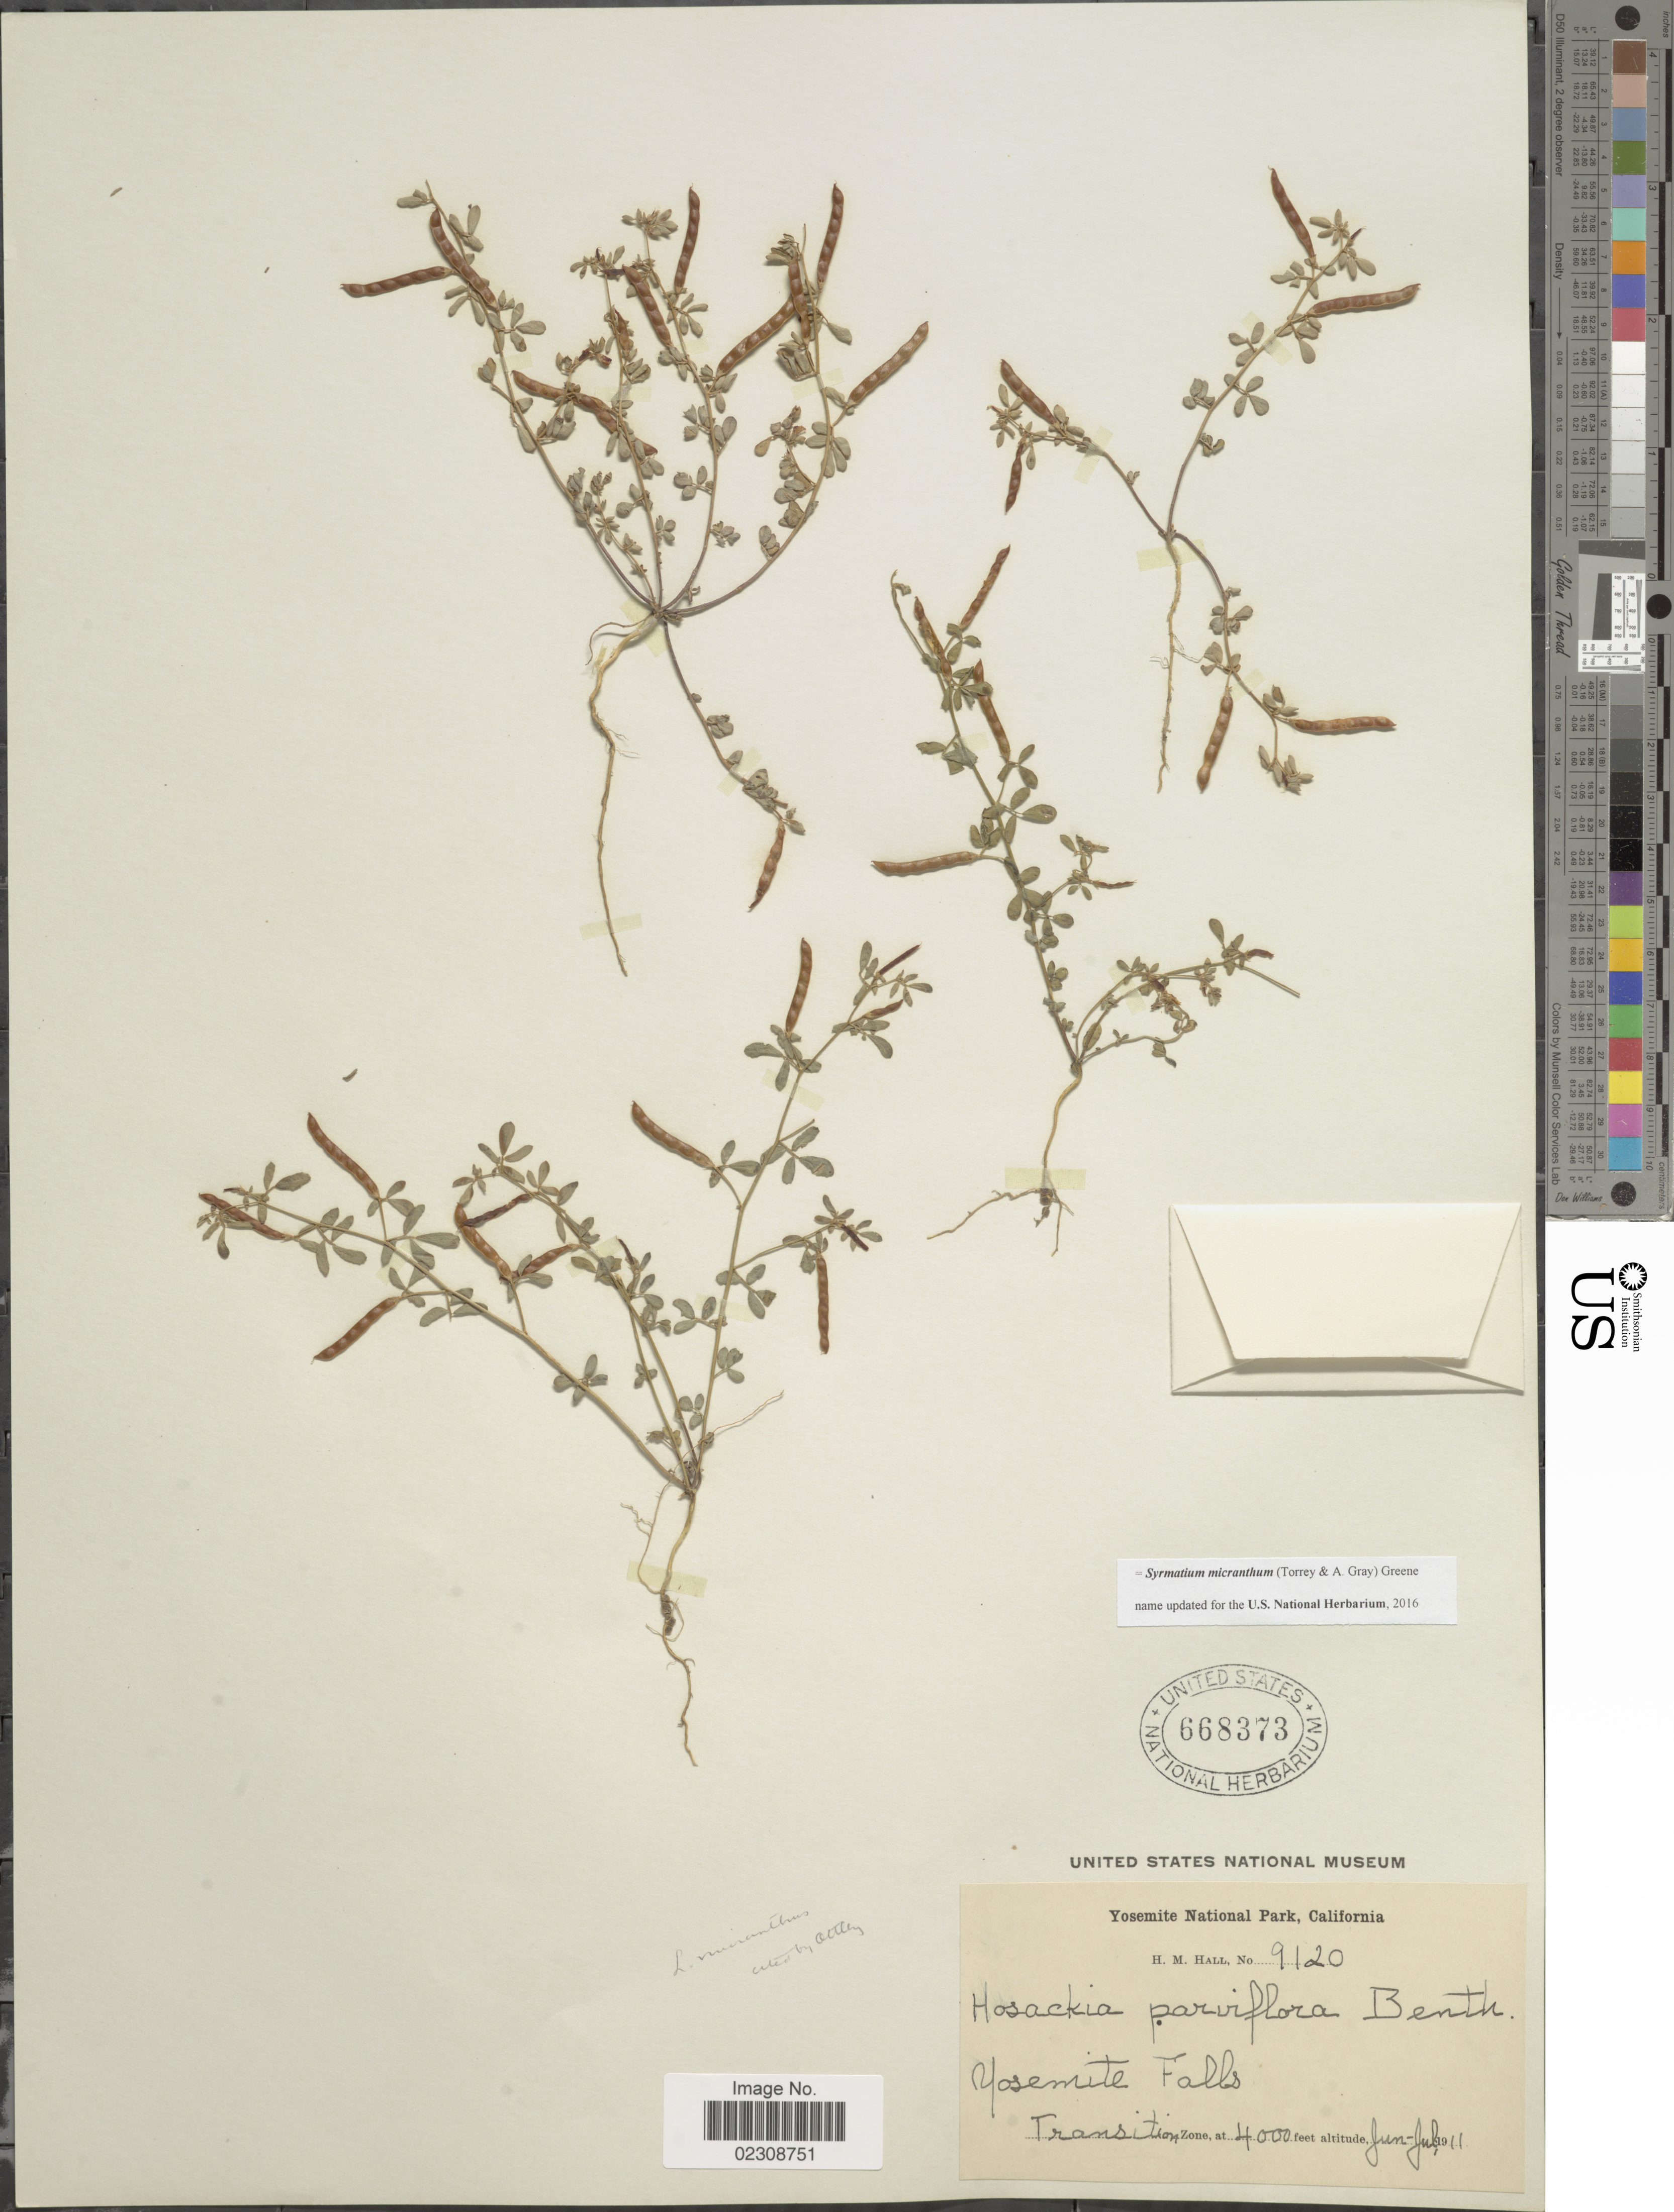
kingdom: Plantae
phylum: Tracheophyta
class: Magnoliopsida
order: Fabales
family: Fabaceae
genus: Syrmatium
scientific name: Syrmatium micranthum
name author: (Torr. & A. Gray) Greene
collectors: H. M. Hall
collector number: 9120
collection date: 1911-06/1911-07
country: United States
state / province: California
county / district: Mariposa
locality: Yosemite National Park, Yosemite Falls. Transition Zone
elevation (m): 1219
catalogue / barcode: US 668373